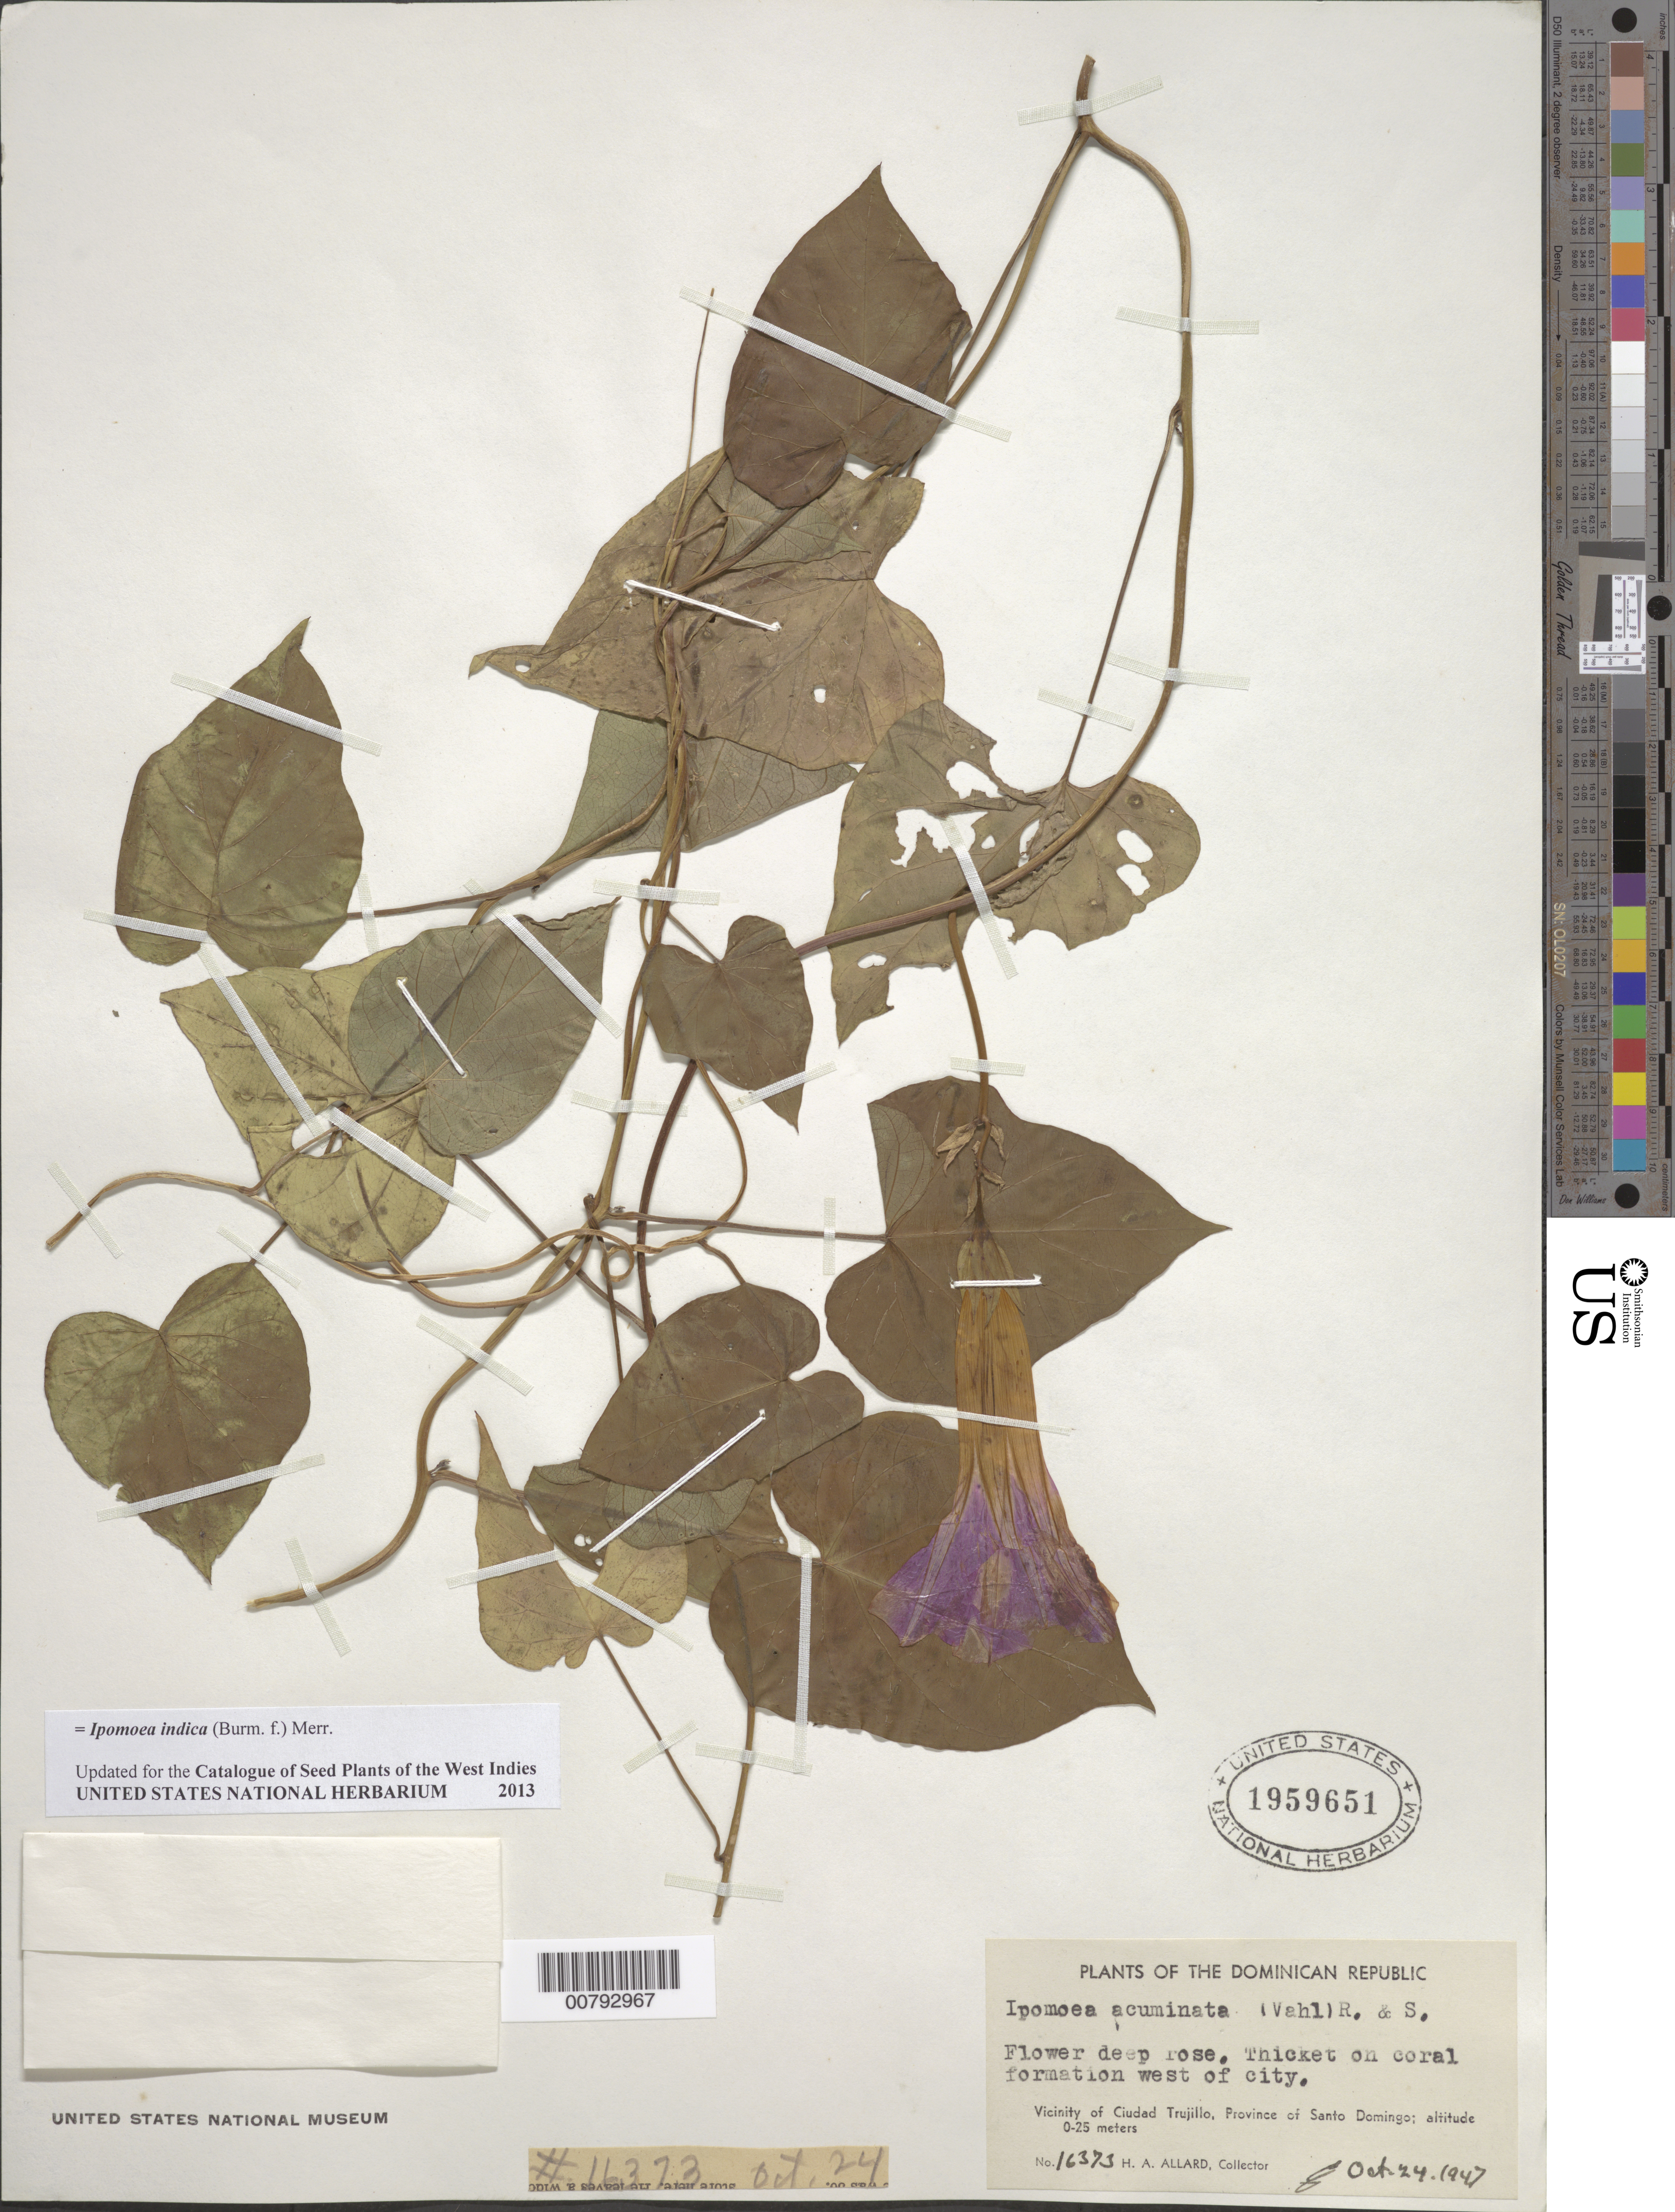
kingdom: Plantae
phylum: Tracheophyta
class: Magnoliopsida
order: Solanales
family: Convolvulaceae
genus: Ipomoea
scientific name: Ipomoea indica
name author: (Burm.) Merr.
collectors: H. A. Allard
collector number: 16373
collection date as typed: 24 Oct 1947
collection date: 1947-10-24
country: Dominican Republic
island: Hispaniola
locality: Province of Santo Domingo, vicinity of Ciudad Trujillo, west of city.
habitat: Thicket on coral formation.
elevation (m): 0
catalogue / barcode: US 1959651